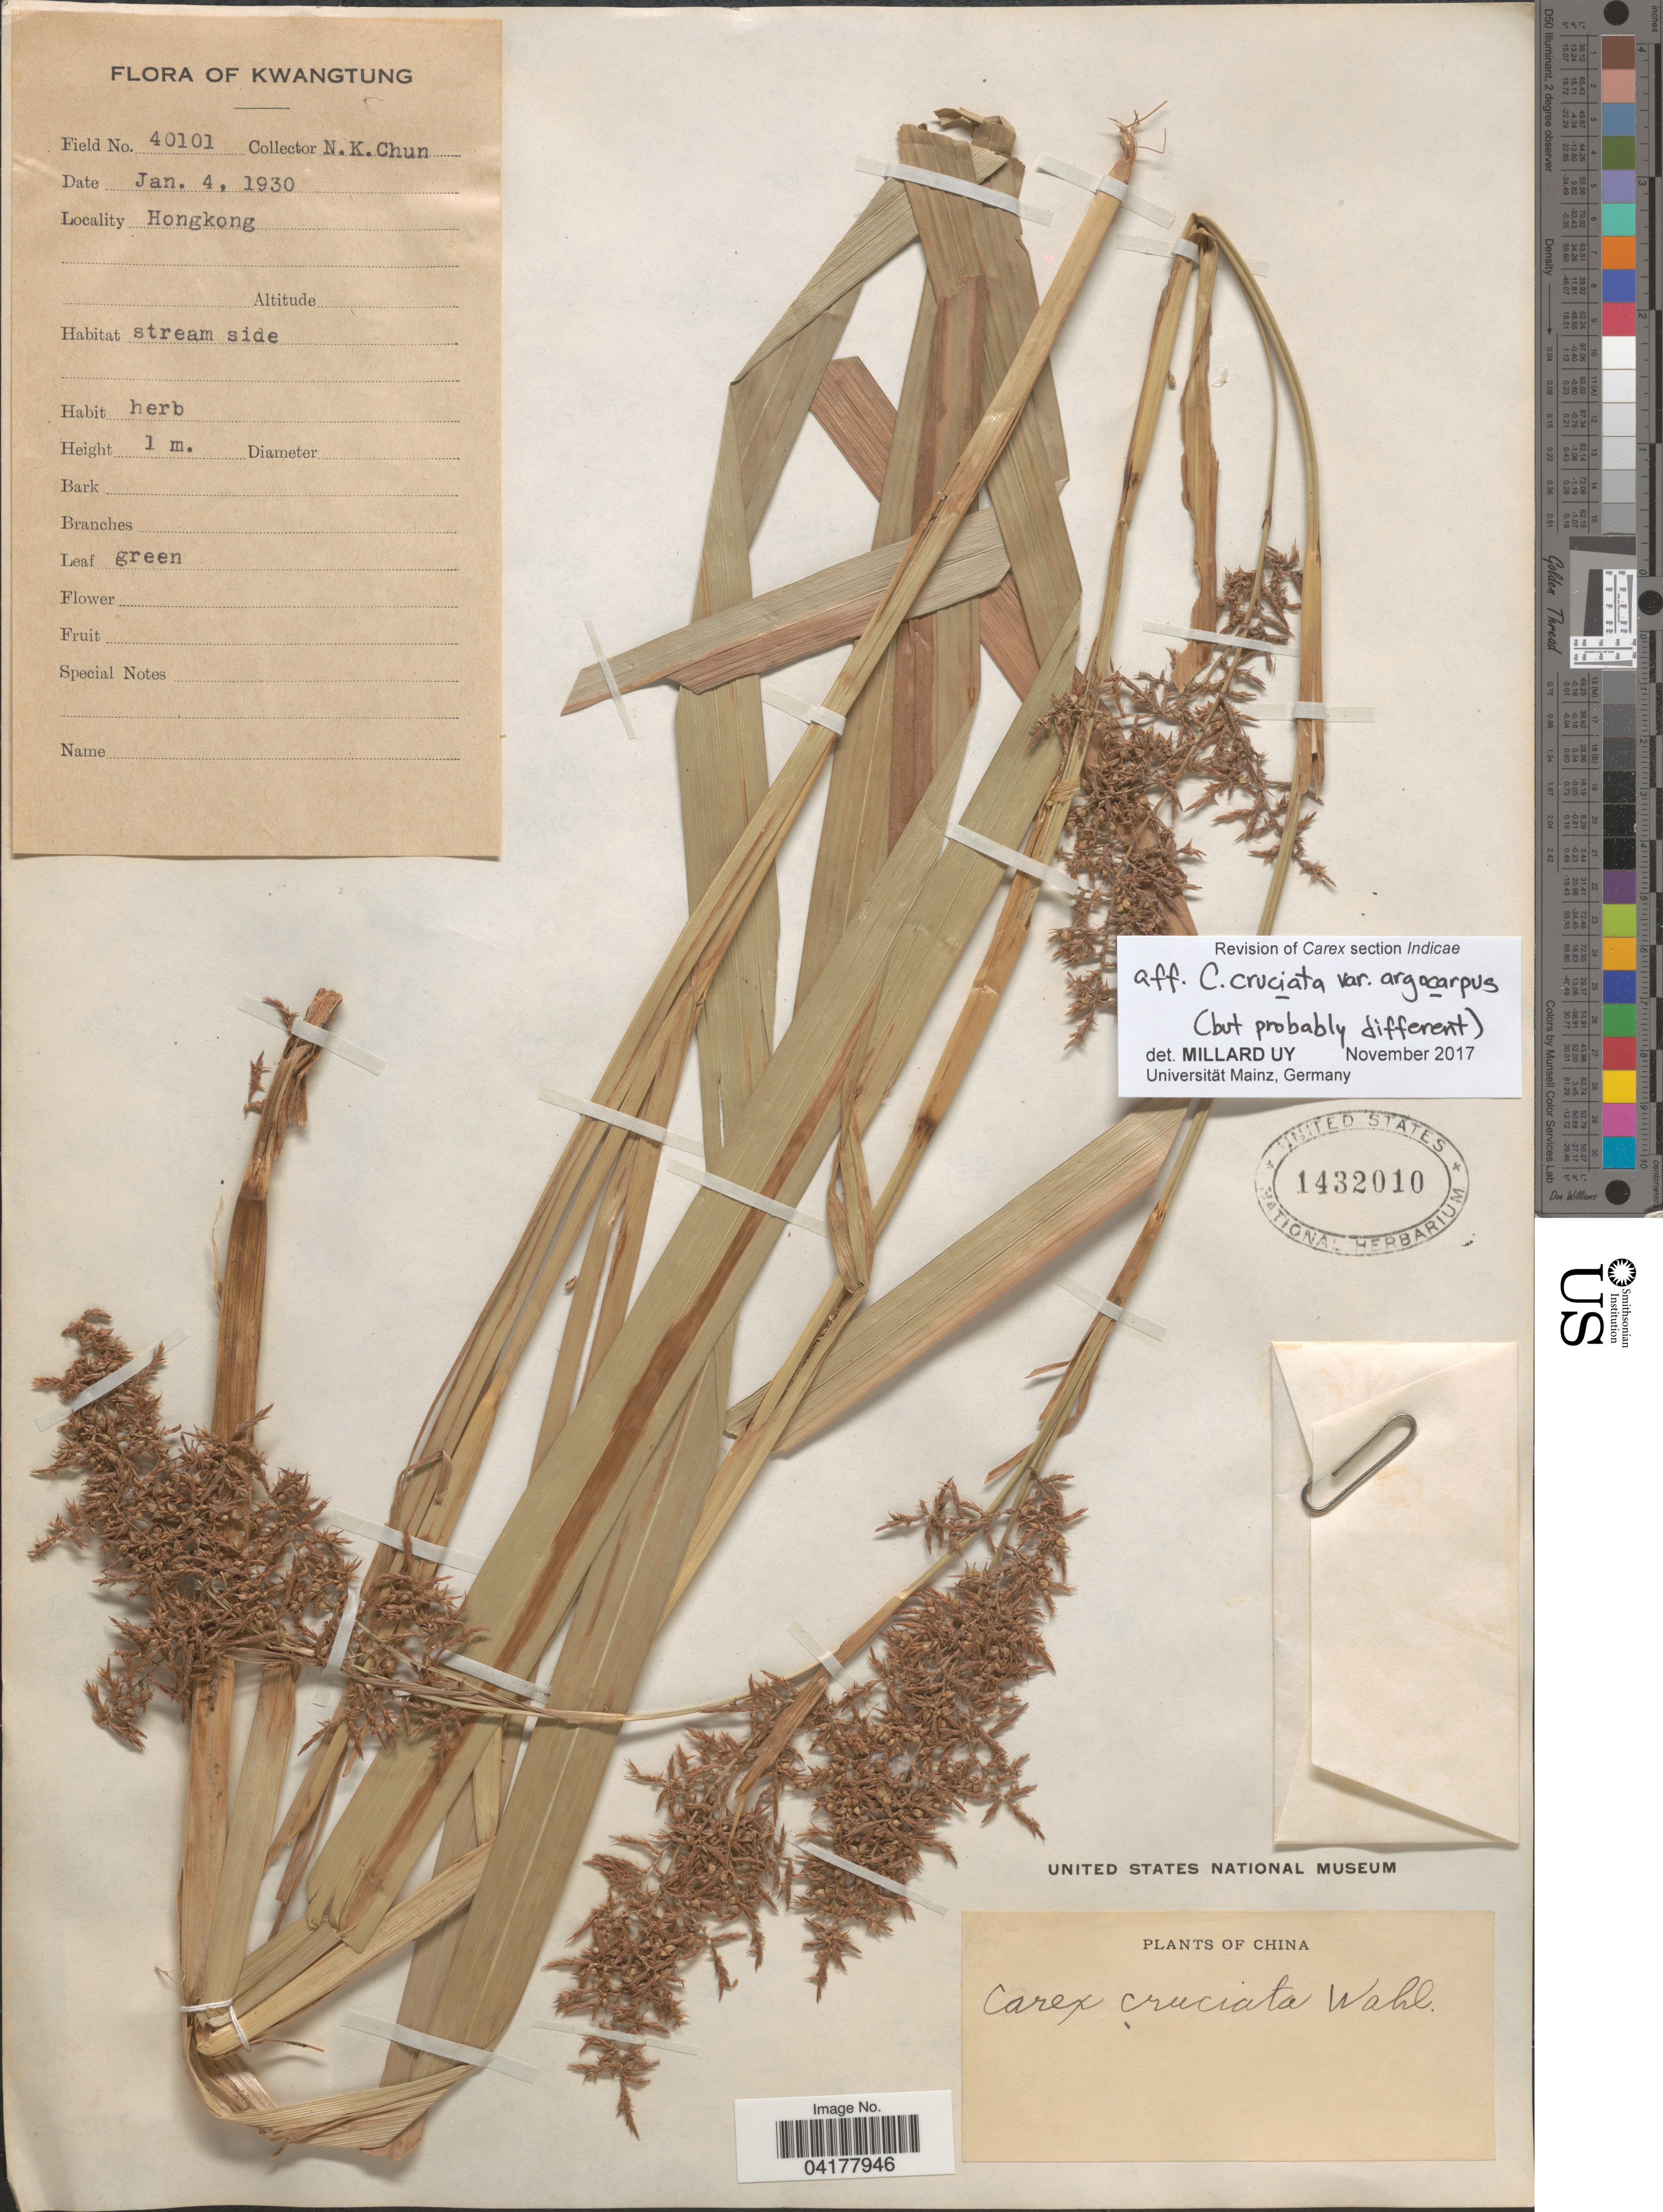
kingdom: Plantae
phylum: Tracheophyta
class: Liliopsida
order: Poales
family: Cyperaceae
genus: Carex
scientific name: Carex cruciata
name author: Wahlenb.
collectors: N. K. Chun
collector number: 40101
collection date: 1930-01-04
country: China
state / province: Hong Kong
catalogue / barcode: US 1432010